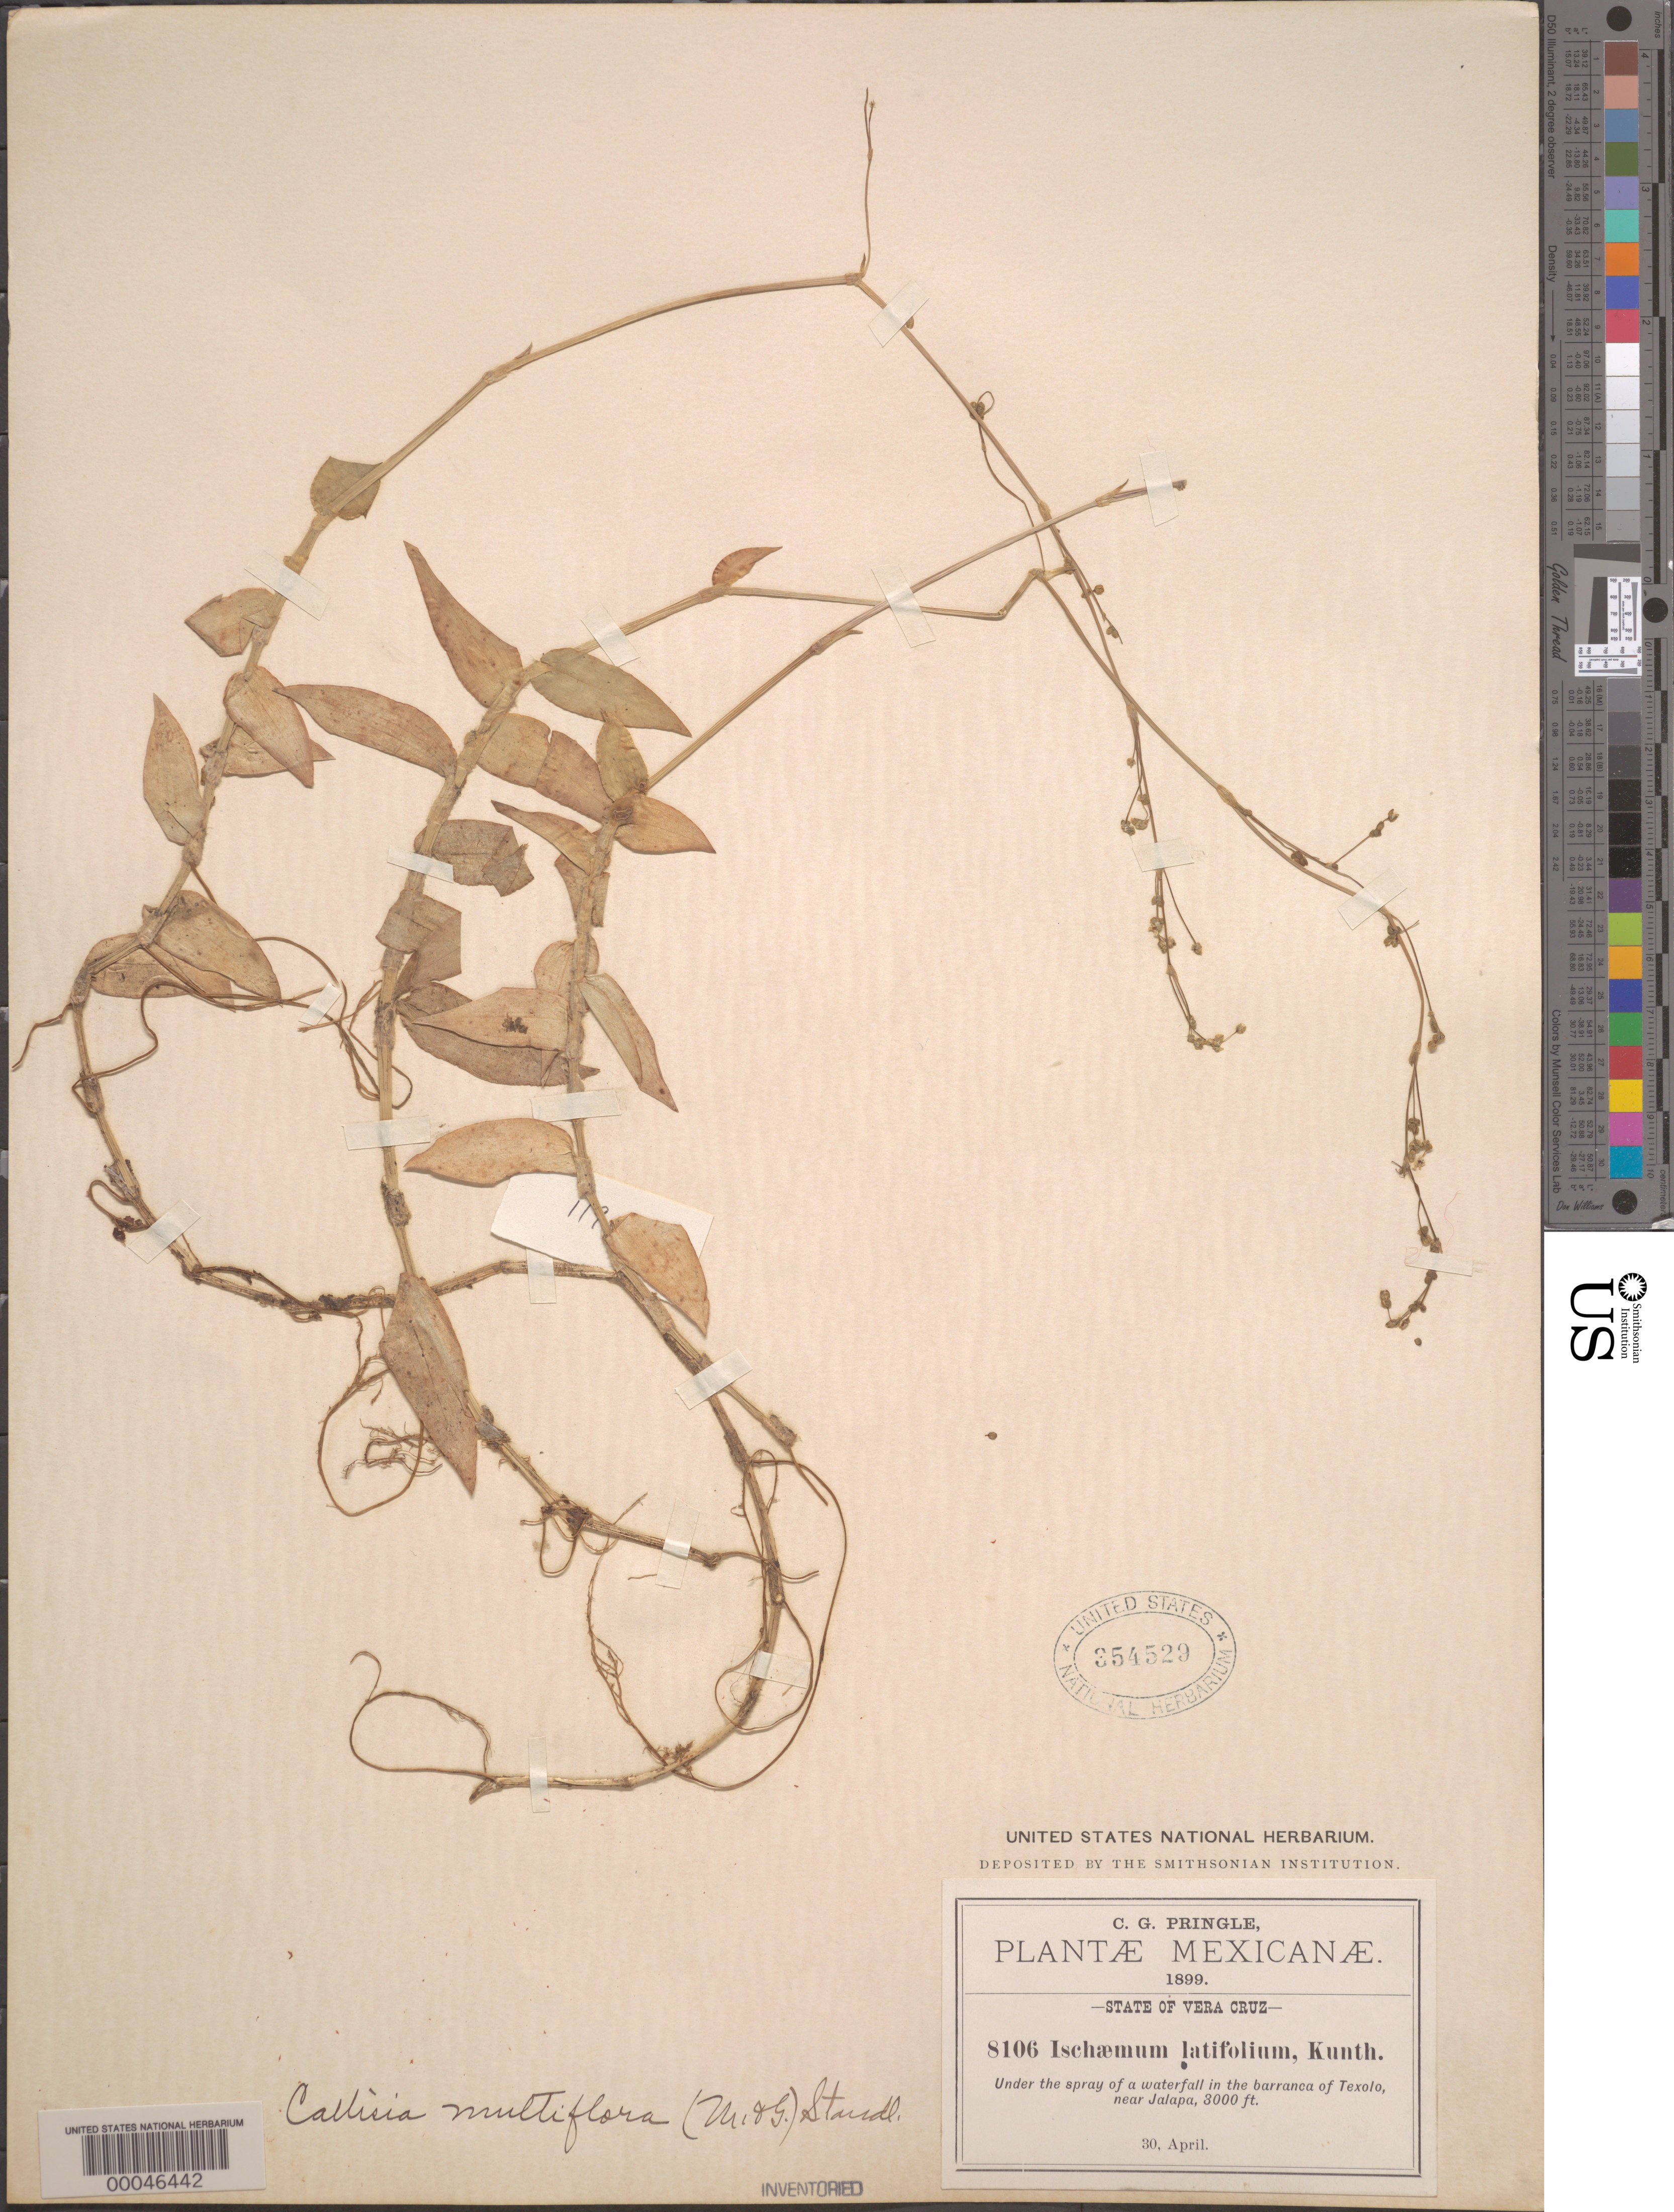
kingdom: Plantae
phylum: Tracheophyta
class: Liliopsida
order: Commelinales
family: Commelinaceae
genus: Callisia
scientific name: Callisia multiflora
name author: (M. Martens & Galeotti) Standl.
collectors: C. G. Pringle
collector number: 8106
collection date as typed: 30 Apr 1899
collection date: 1899-04-30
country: Mexico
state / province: Veracruz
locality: Texolo, near jalapa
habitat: Waterfall spray, barranca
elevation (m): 915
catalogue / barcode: US 354529